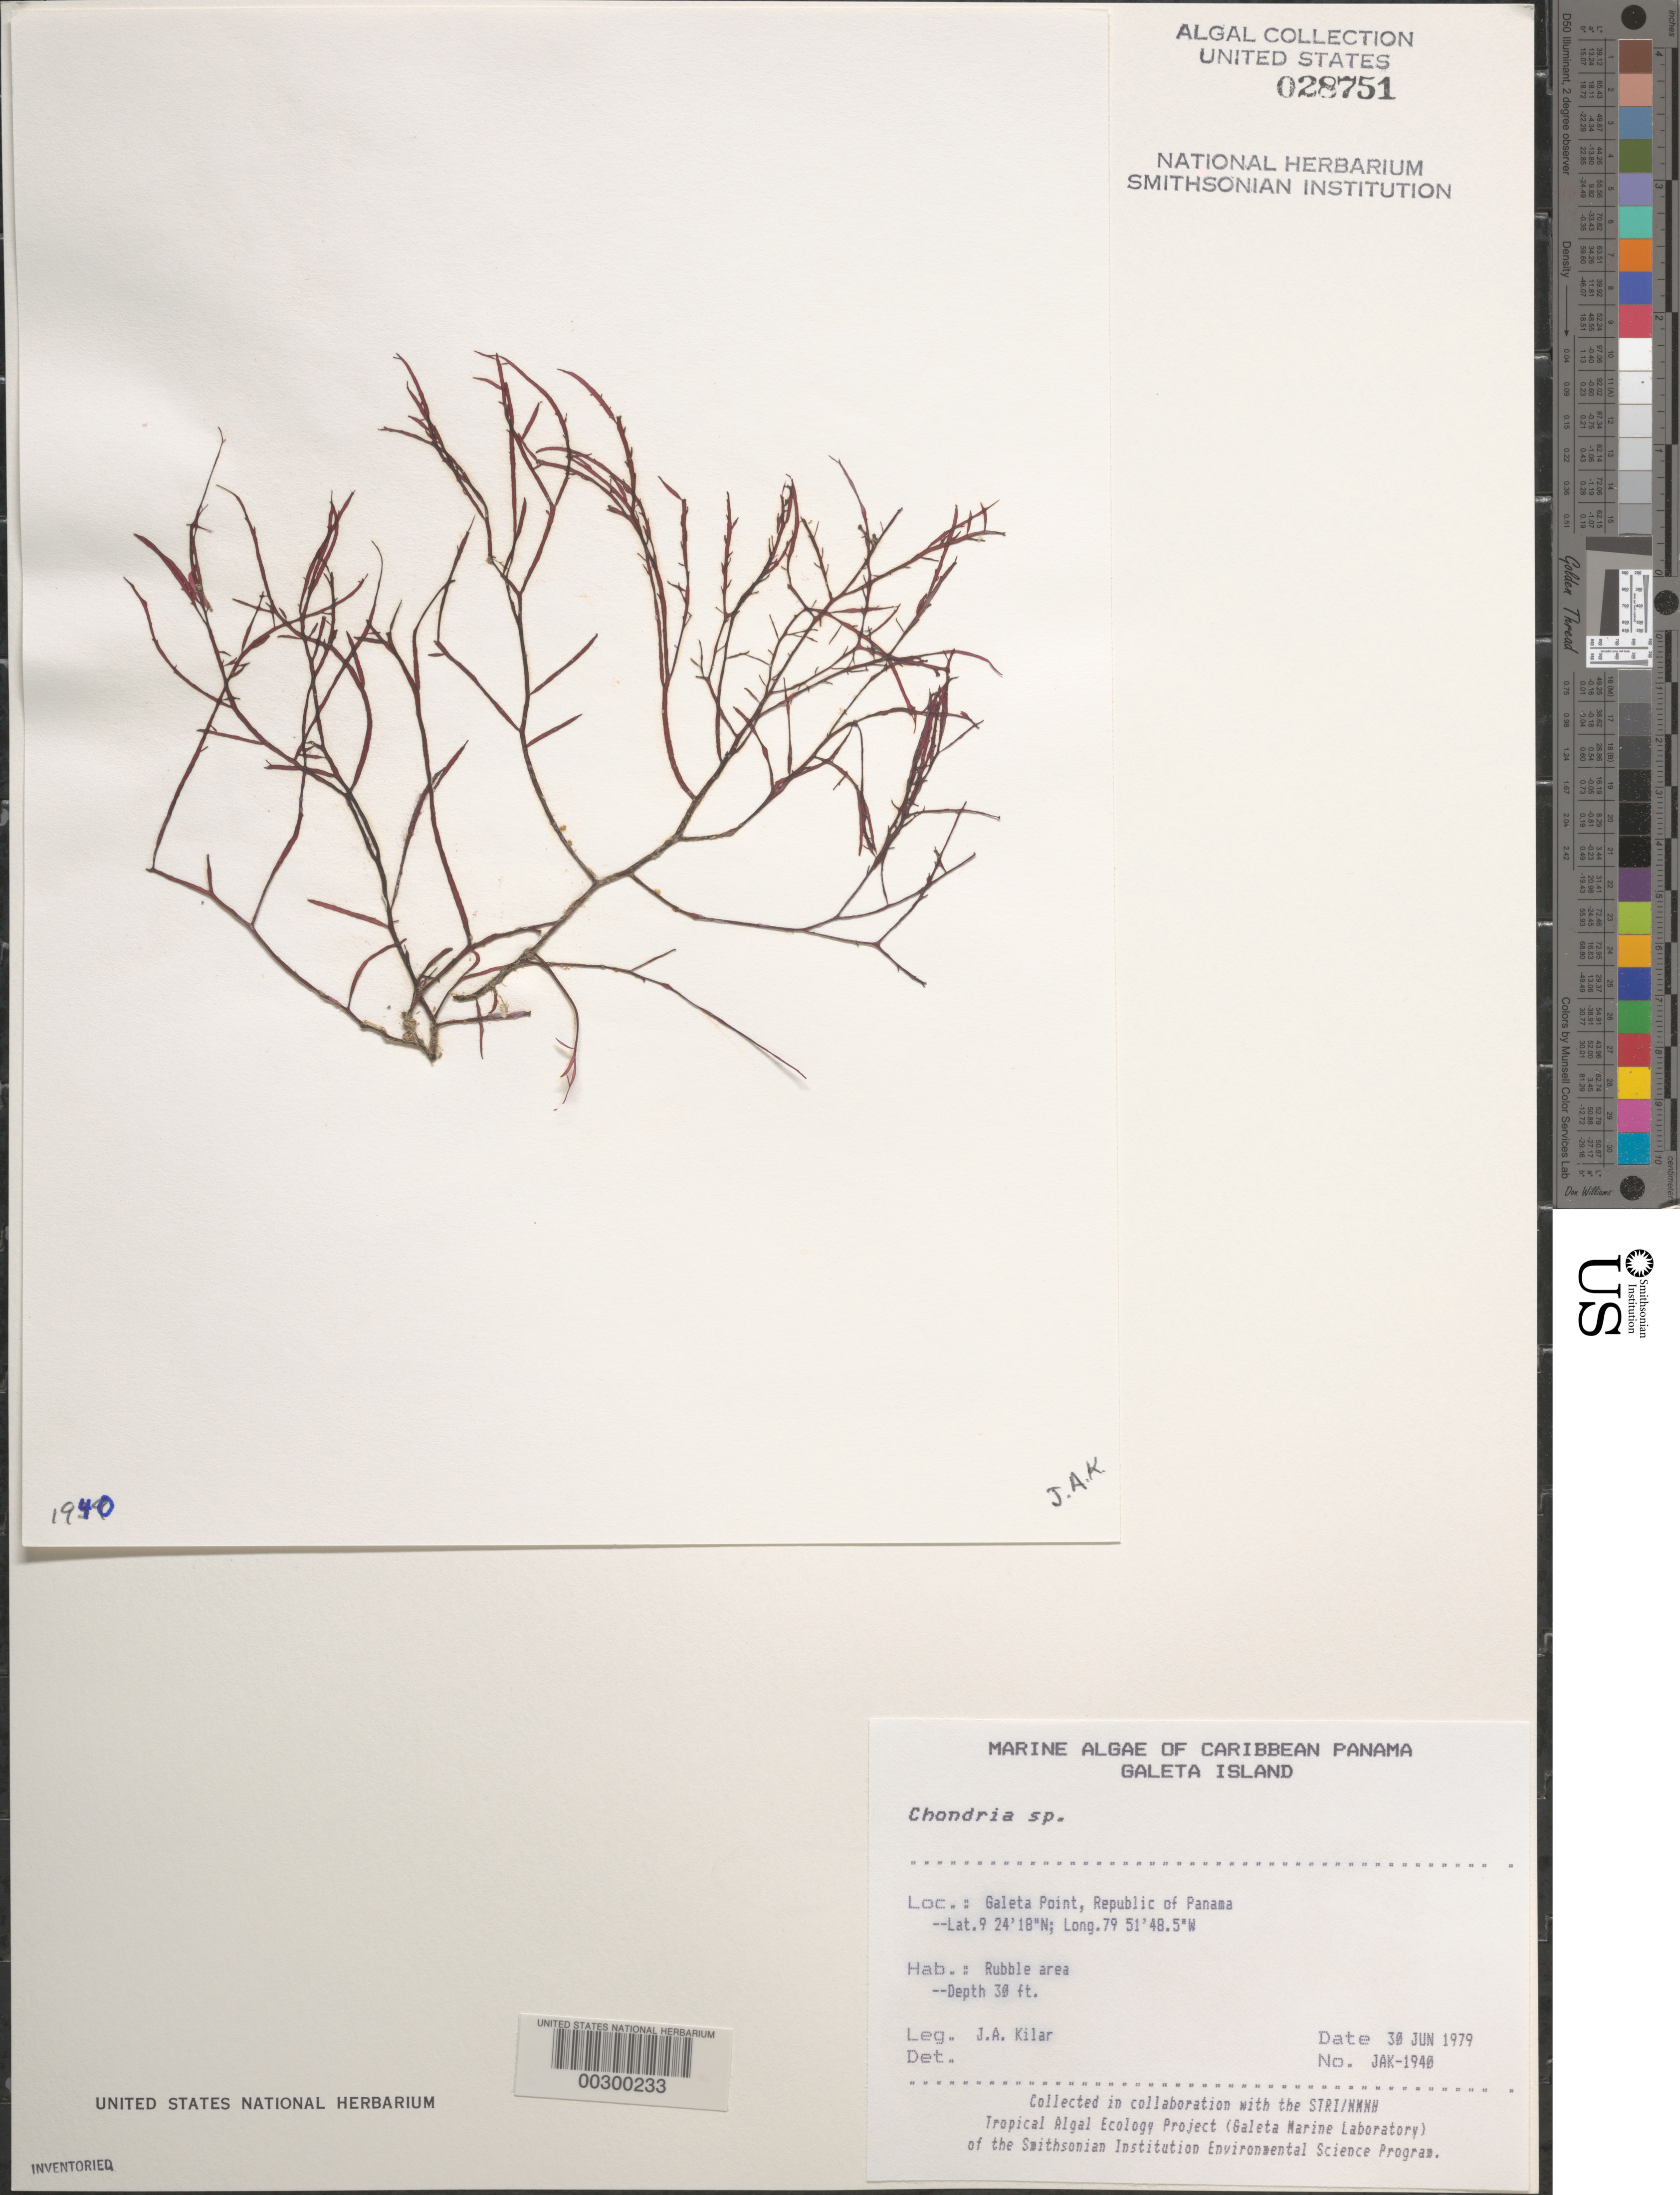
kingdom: Plantae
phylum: Rhodophyta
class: Florideophyceae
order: Ceramiales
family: Rhodomelaceae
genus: Chondria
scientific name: Chondria sp.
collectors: J. A. Kilar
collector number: JAK-1940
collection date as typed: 30 Jun 1979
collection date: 1979-06-30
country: Panama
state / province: Colón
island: Galeta Island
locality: Galeta Point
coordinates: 9 24' 18" N, 79 51' 48.5" W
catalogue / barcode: US 28751